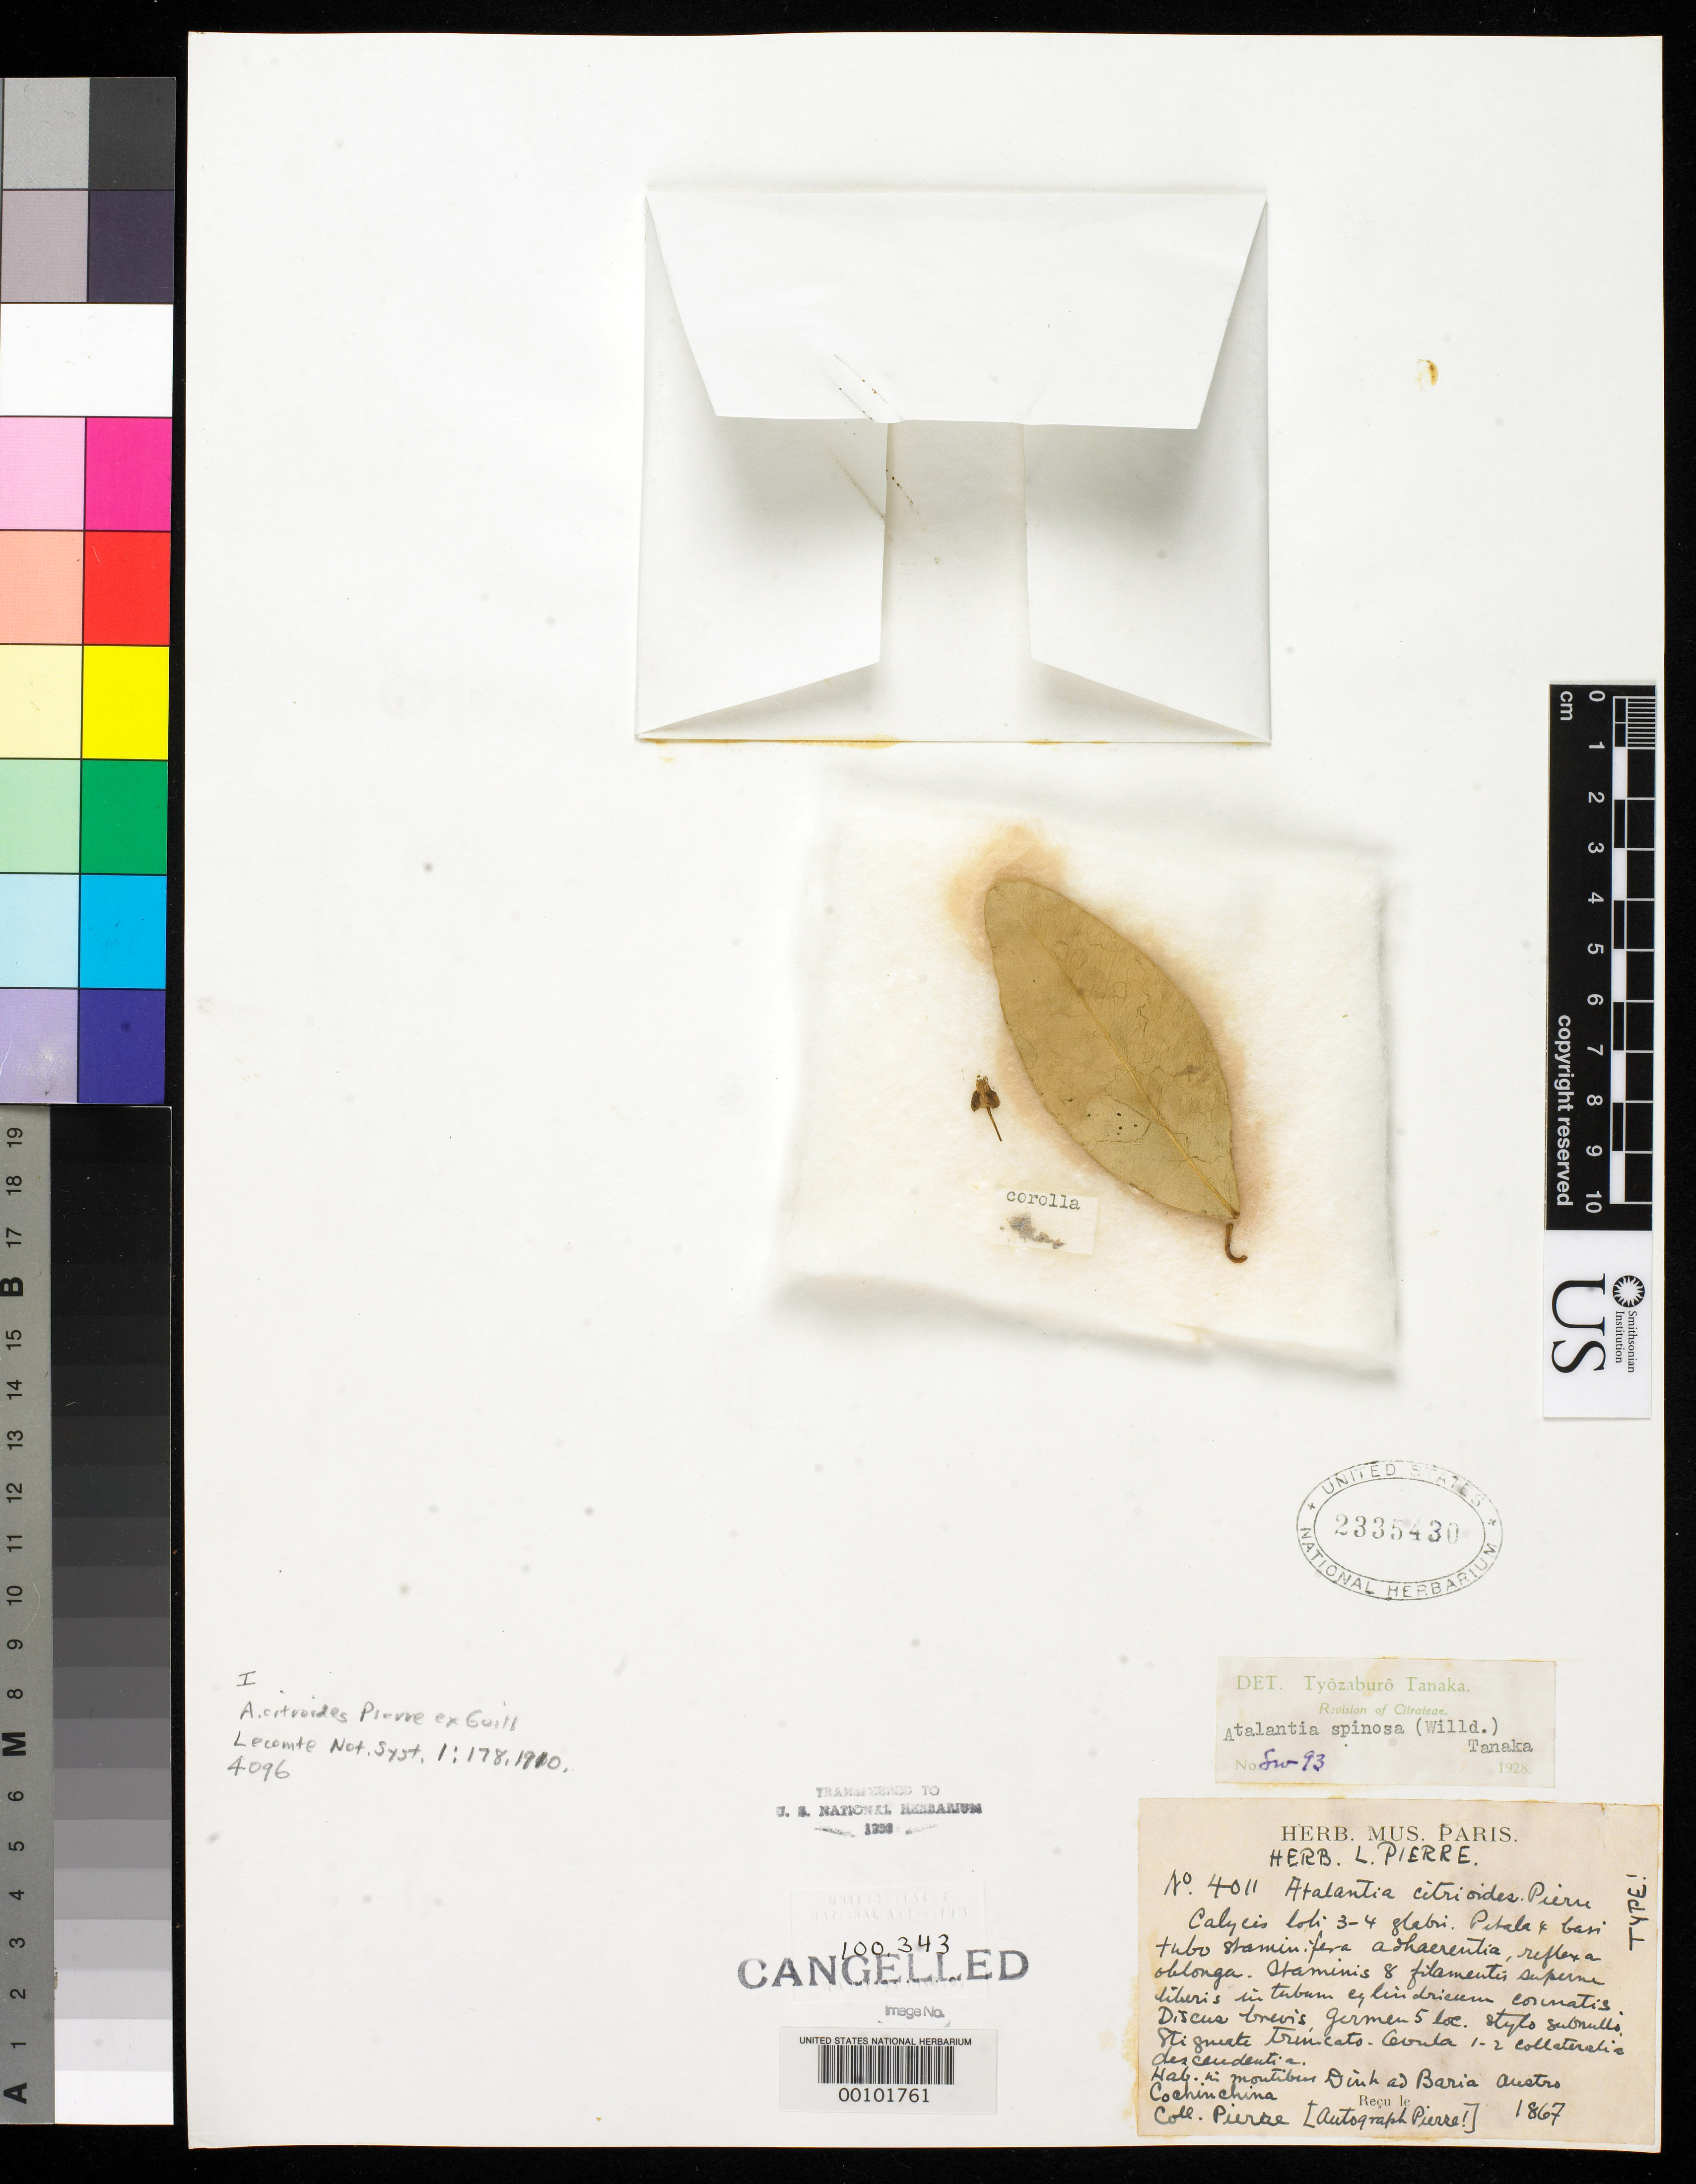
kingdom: Plantae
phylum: Tracheophyta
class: Magnoliopsida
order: Sapindales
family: Rutaceae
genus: Atalantia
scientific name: Atalantia citroides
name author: Pierre ex Guillaumin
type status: Type Fragment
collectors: J. Pierre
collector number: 4011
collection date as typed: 1867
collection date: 1867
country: Vietnam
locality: Monts Dunh, Baria.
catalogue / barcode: US 2335430